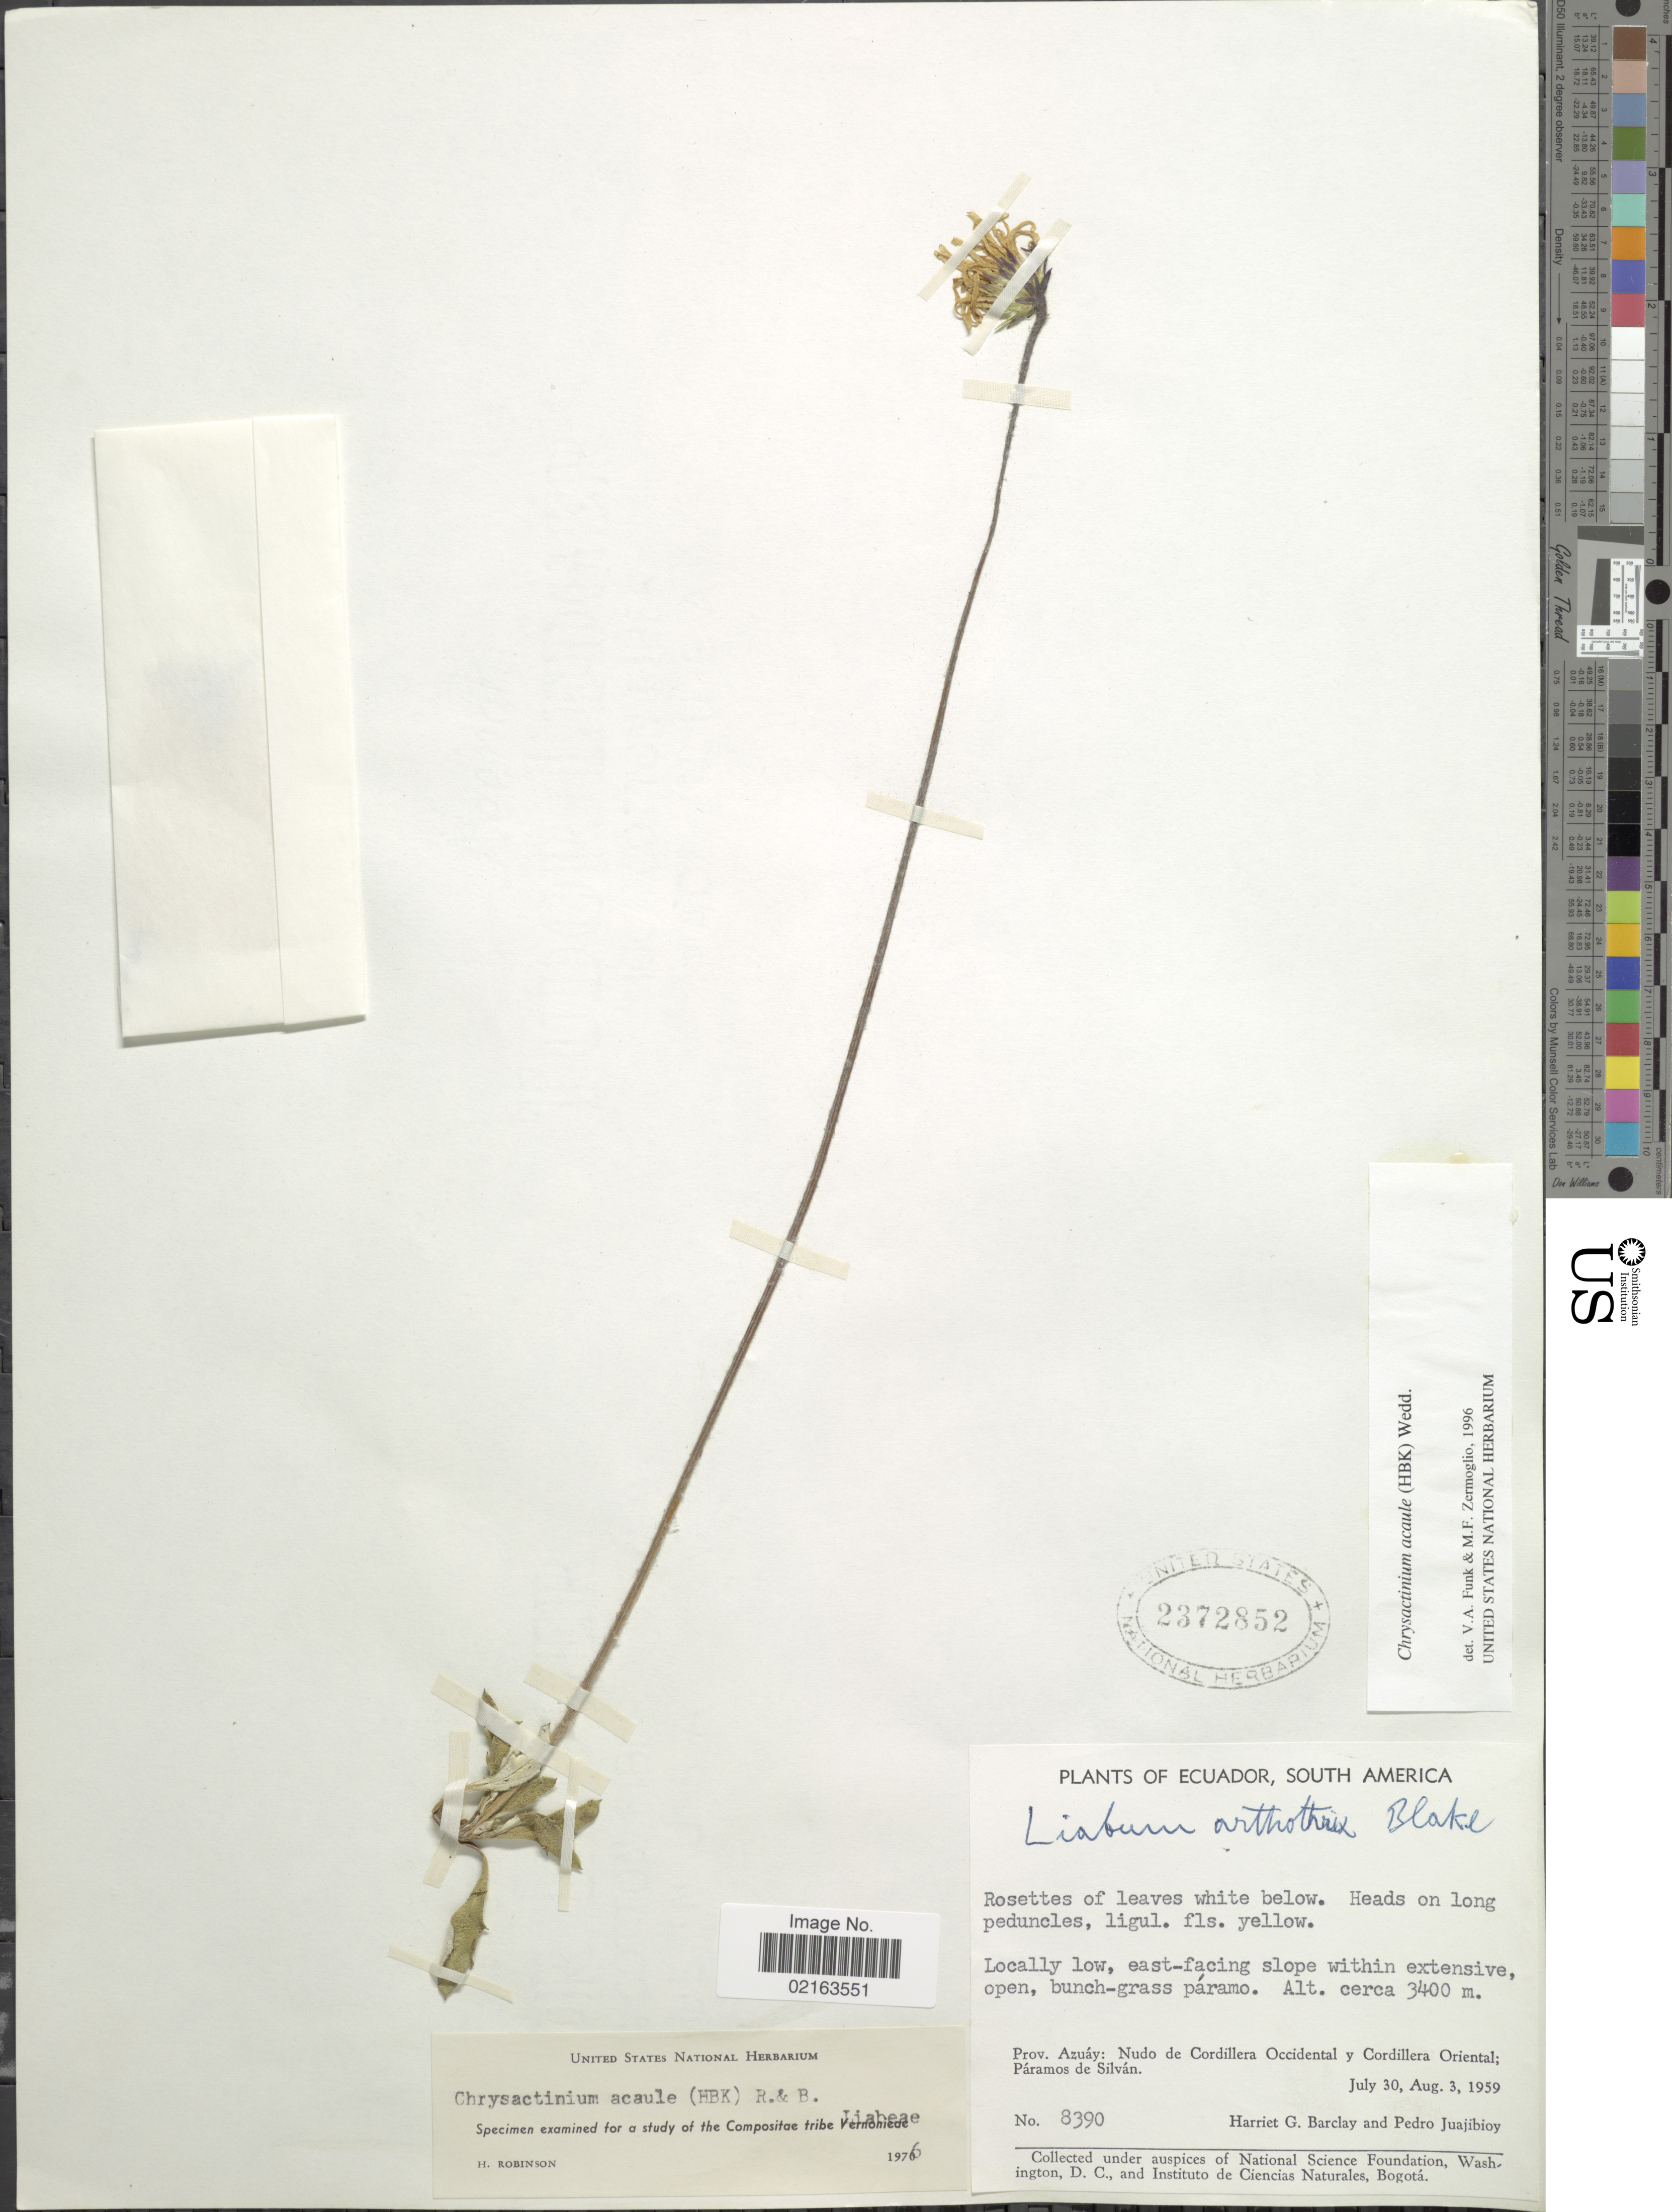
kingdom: Plantae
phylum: Tracheophyta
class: Magnoliopsida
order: Asterales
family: Asteraceae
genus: Chrysactinium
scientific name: Chrysactinium acaule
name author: (Kunth) Wedd.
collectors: H. G. Barclay & P. Juajibioy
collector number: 8390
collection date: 1959-07-30/1959-08-03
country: Ecuador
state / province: Azuay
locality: Prov. Azuáy: Nudo de Cordillera Occidental y Cordillera Oriental; Páramos de Silván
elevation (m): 3400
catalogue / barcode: US 2372852